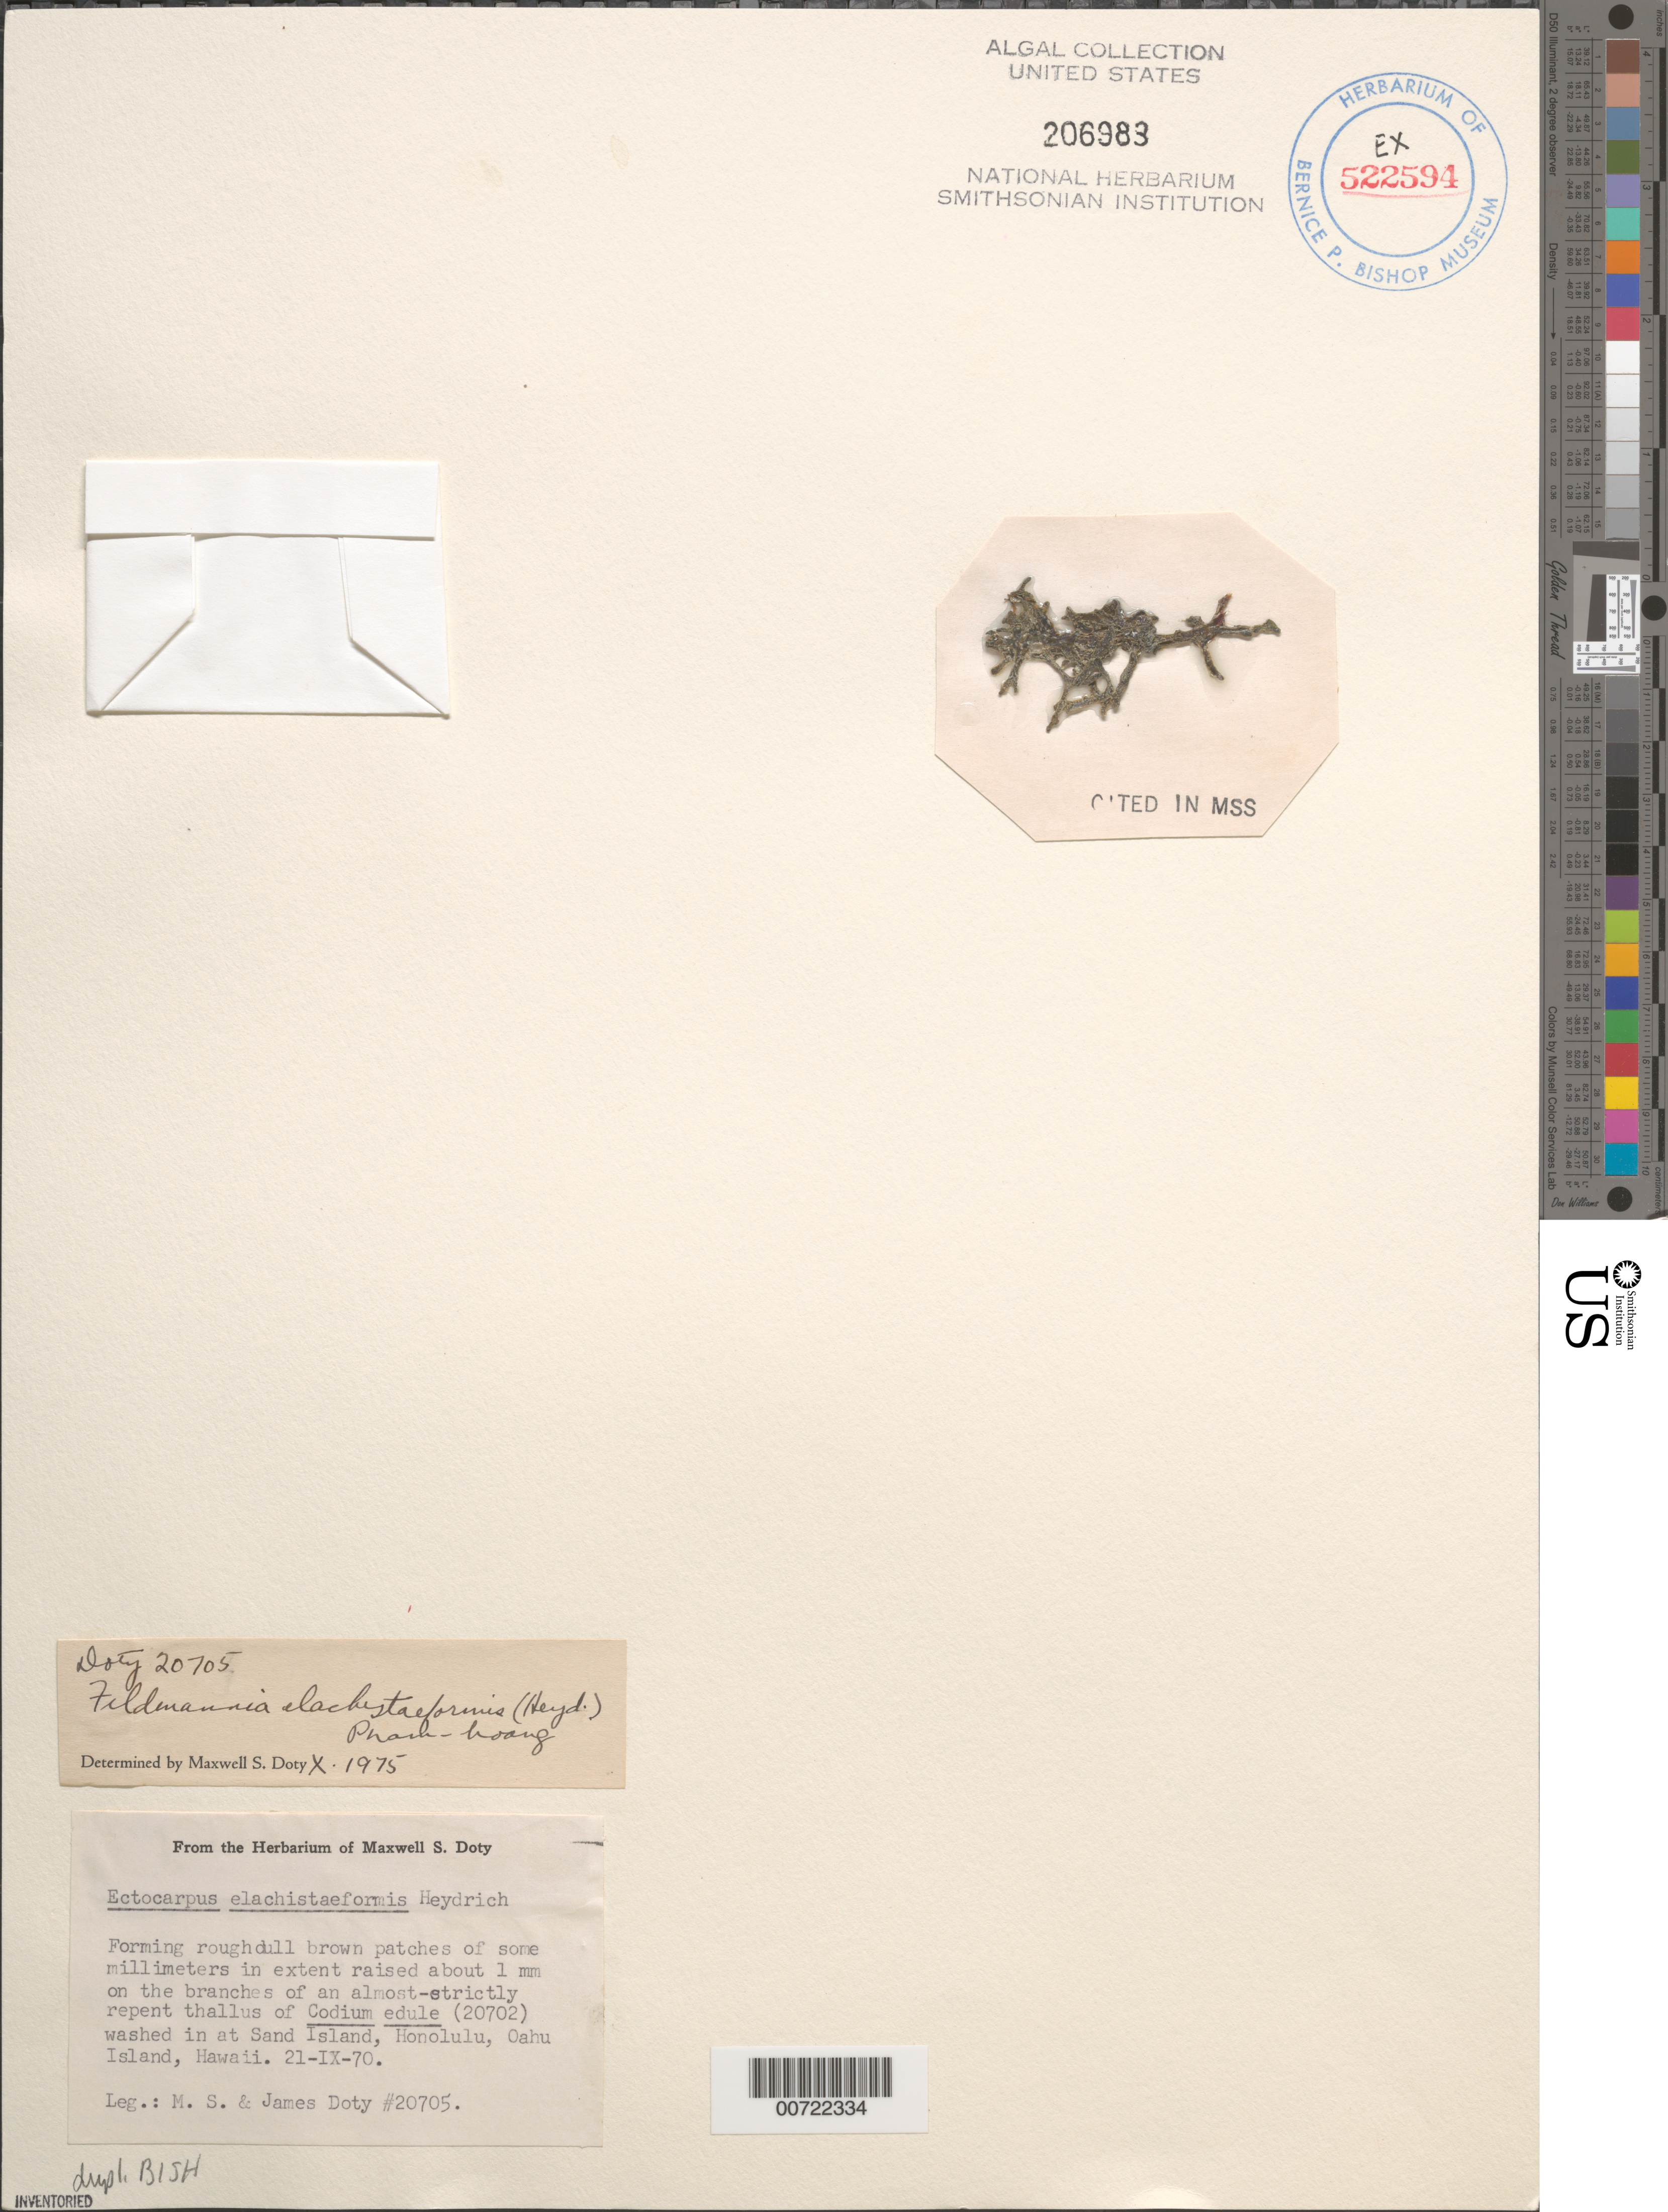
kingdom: Chromista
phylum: Ochrophyta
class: Phaeophyceae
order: Ectocarpales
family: Acinetosporaceae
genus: Kuetzingiella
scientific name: Kuetzingiella elachistiformis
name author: (Heydrich) M.S. Balakrishnan & Kinkar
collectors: M. S. Doty & J. Doty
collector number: MSD 20705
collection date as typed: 21 Sep 1970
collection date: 1970-09-21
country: United States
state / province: Hawaii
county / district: Honolulu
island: Oahu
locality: Honolulu, Sand Island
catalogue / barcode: US 206983